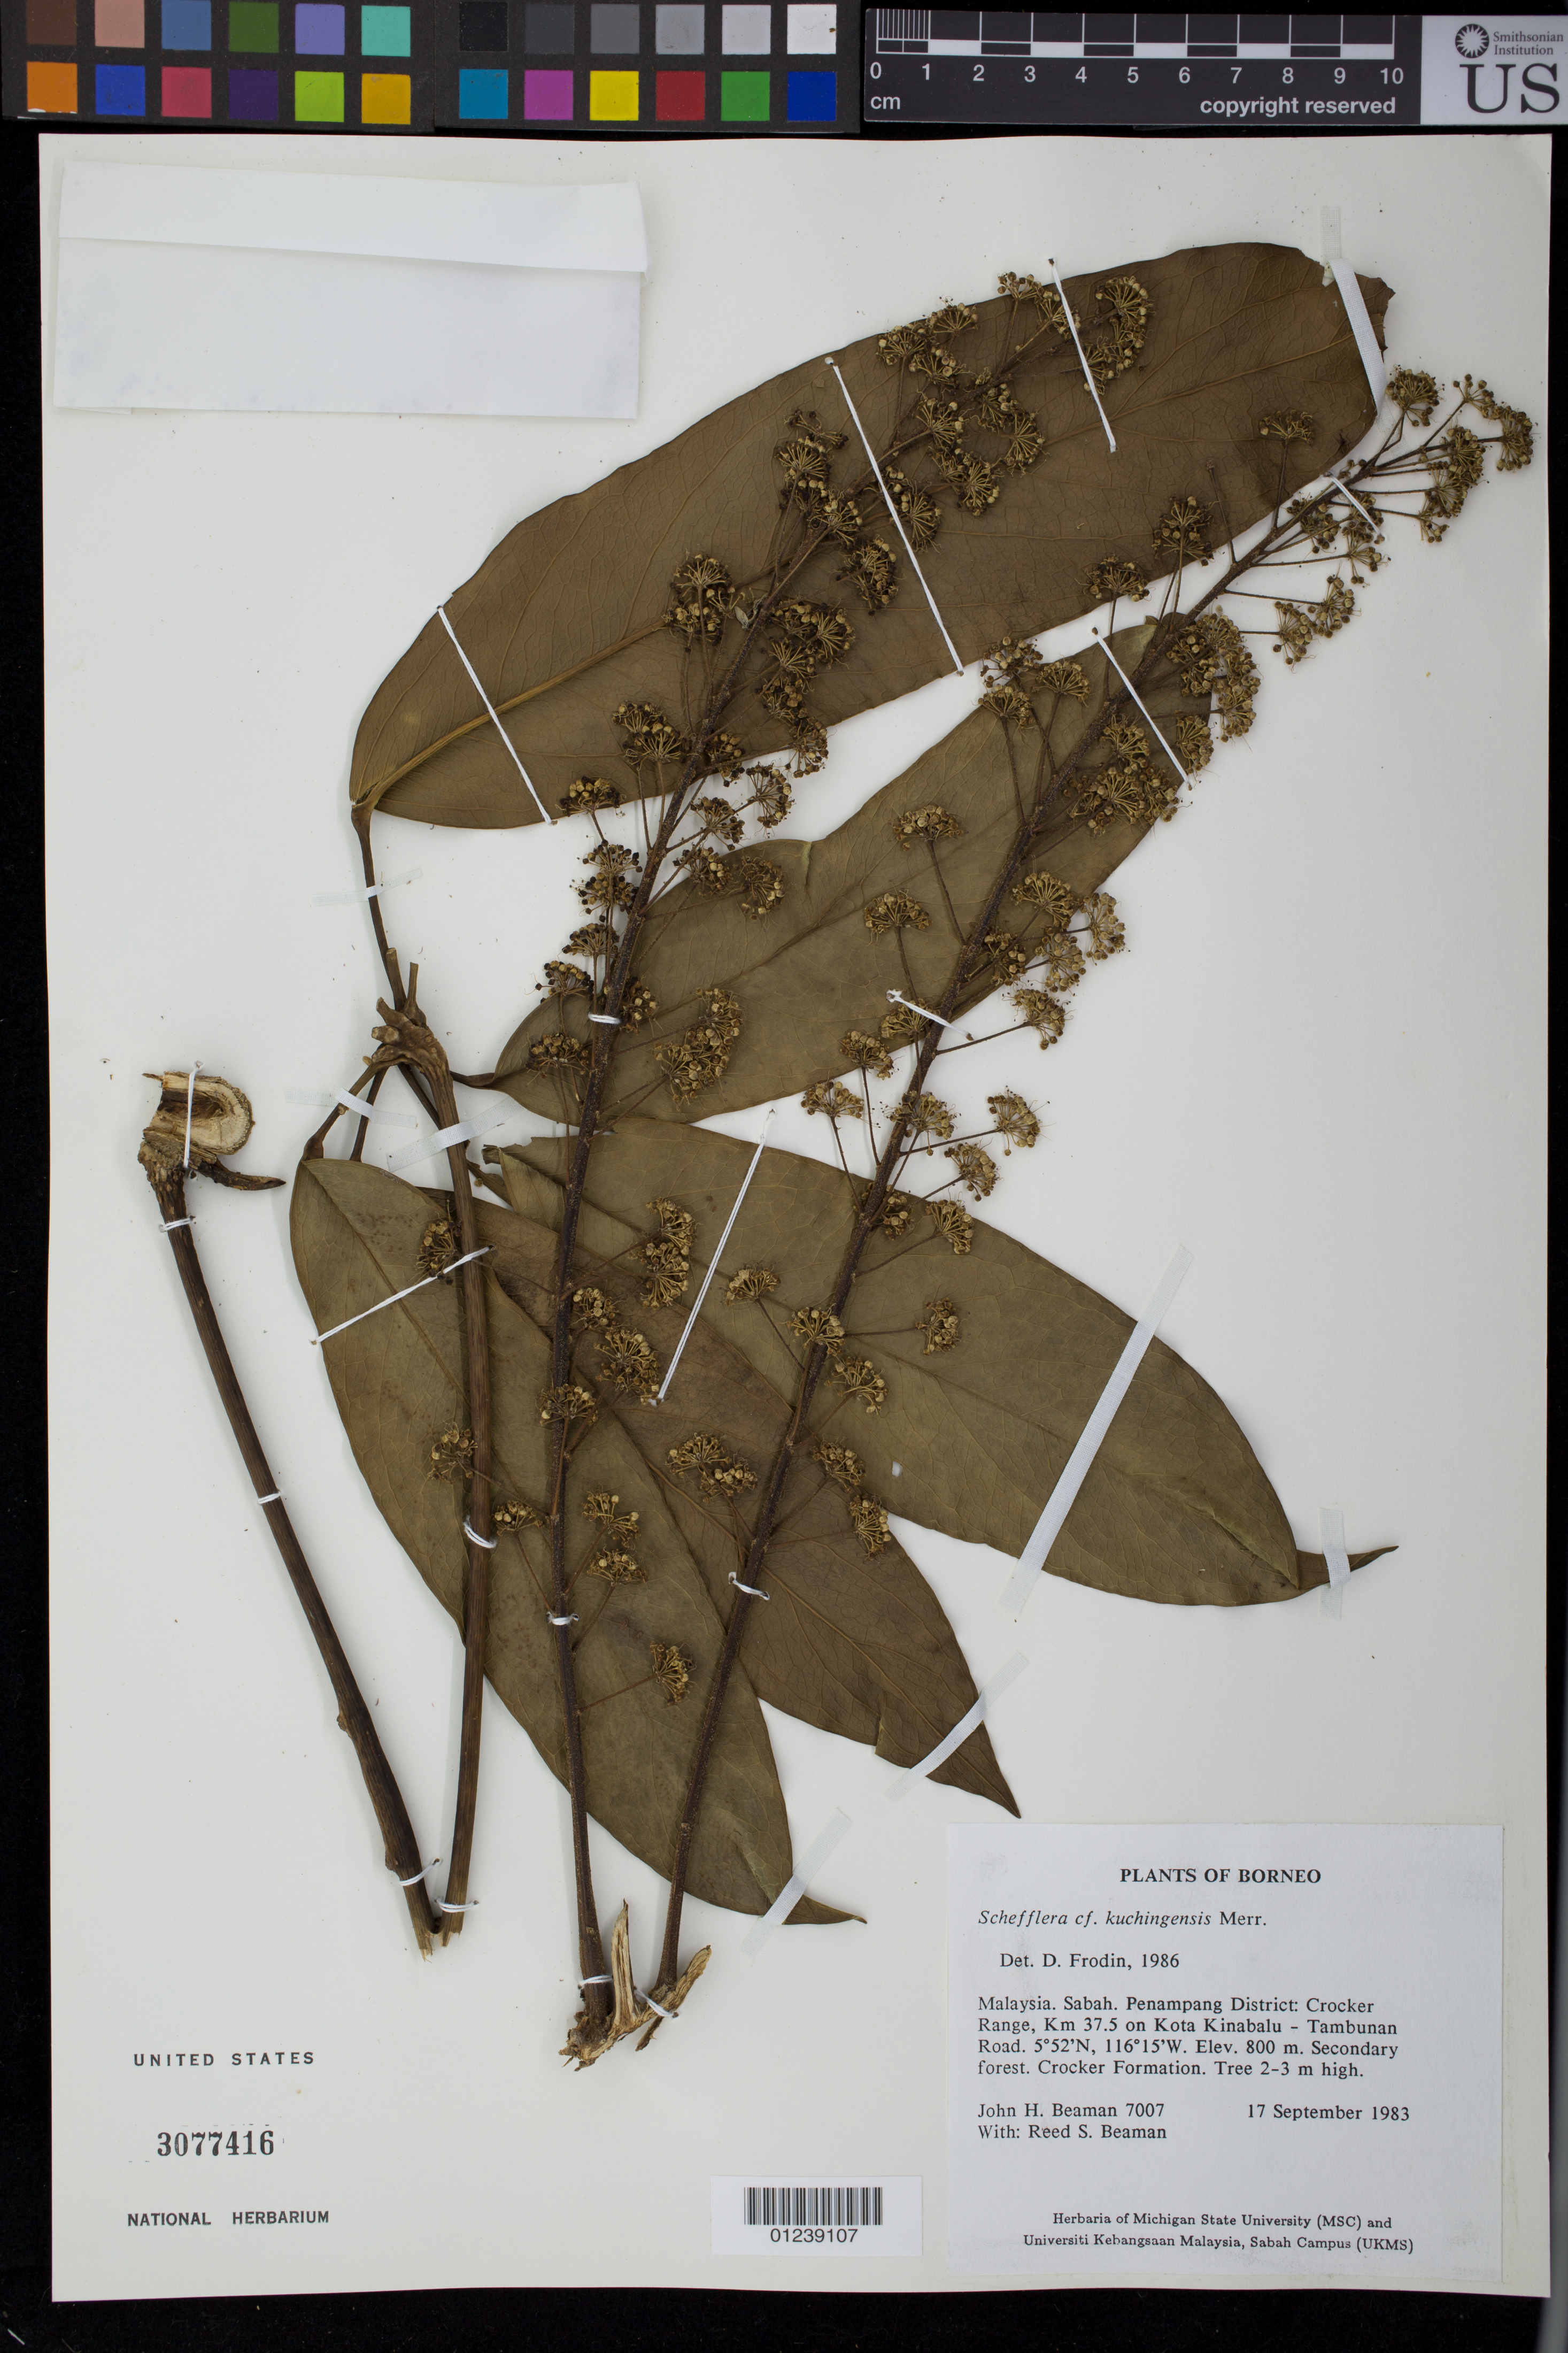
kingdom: Plantae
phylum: Tracheophyta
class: Magnoliopsida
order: Apiales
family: Araliaceae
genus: Heptapleurum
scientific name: Heptapleurum kuchingense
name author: (Merr.) Lowry & G. M. Plunkett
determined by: Wagner, W. L., (BOT), Smithsonian Institution - National Museum of Natural History (UNITED STATES)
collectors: J. H. Beaman & R. S. Beaman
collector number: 7007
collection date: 1983-09-17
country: Malaysia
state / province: Sabah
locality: Penampang District; Crocker Range, Km 37.5 on Kota Kinabalu - Tambunan Road.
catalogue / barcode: US 3077416